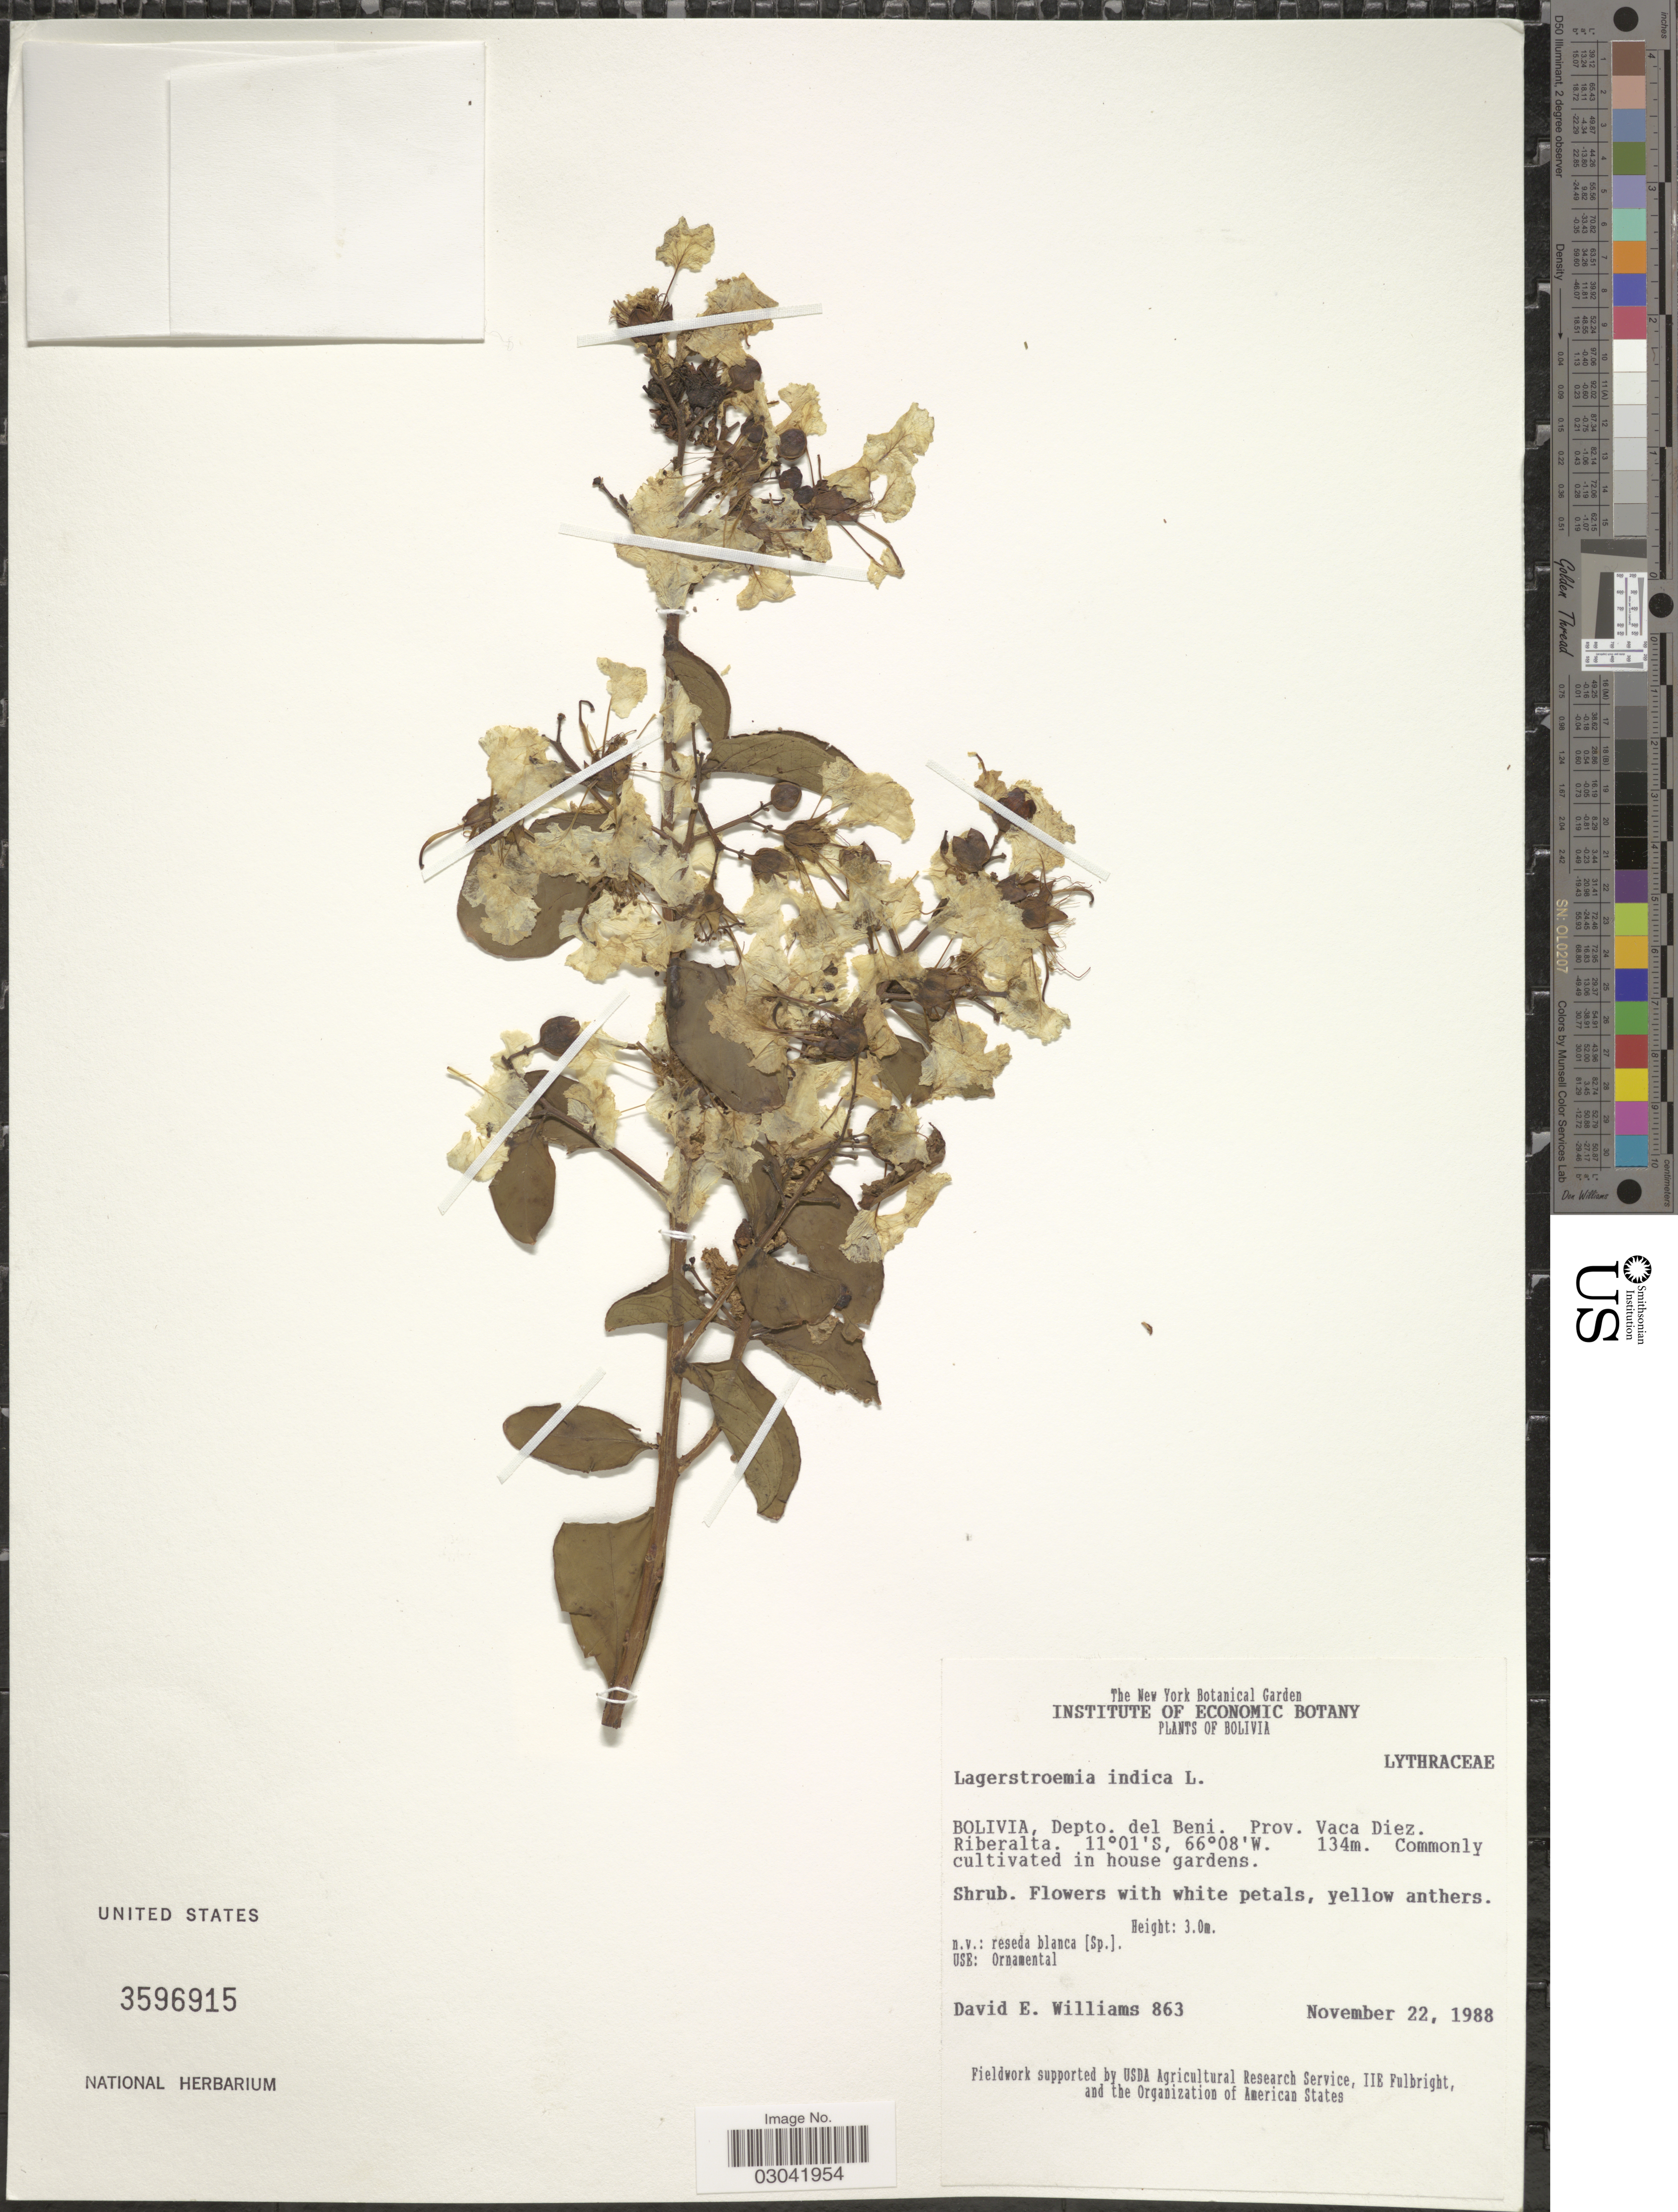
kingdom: Plantae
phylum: Tracheophyta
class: Magnoliopsida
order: Myrtales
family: Lythraceae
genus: Lagerstroemia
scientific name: Lagerstroemia indica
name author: L.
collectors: D. E. Williams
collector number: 863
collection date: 1988-11-22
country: Bolivia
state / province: Beni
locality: Depto. del Beni. Prov. Vaca Diez. Riberalta.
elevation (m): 134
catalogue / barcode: US 3596915